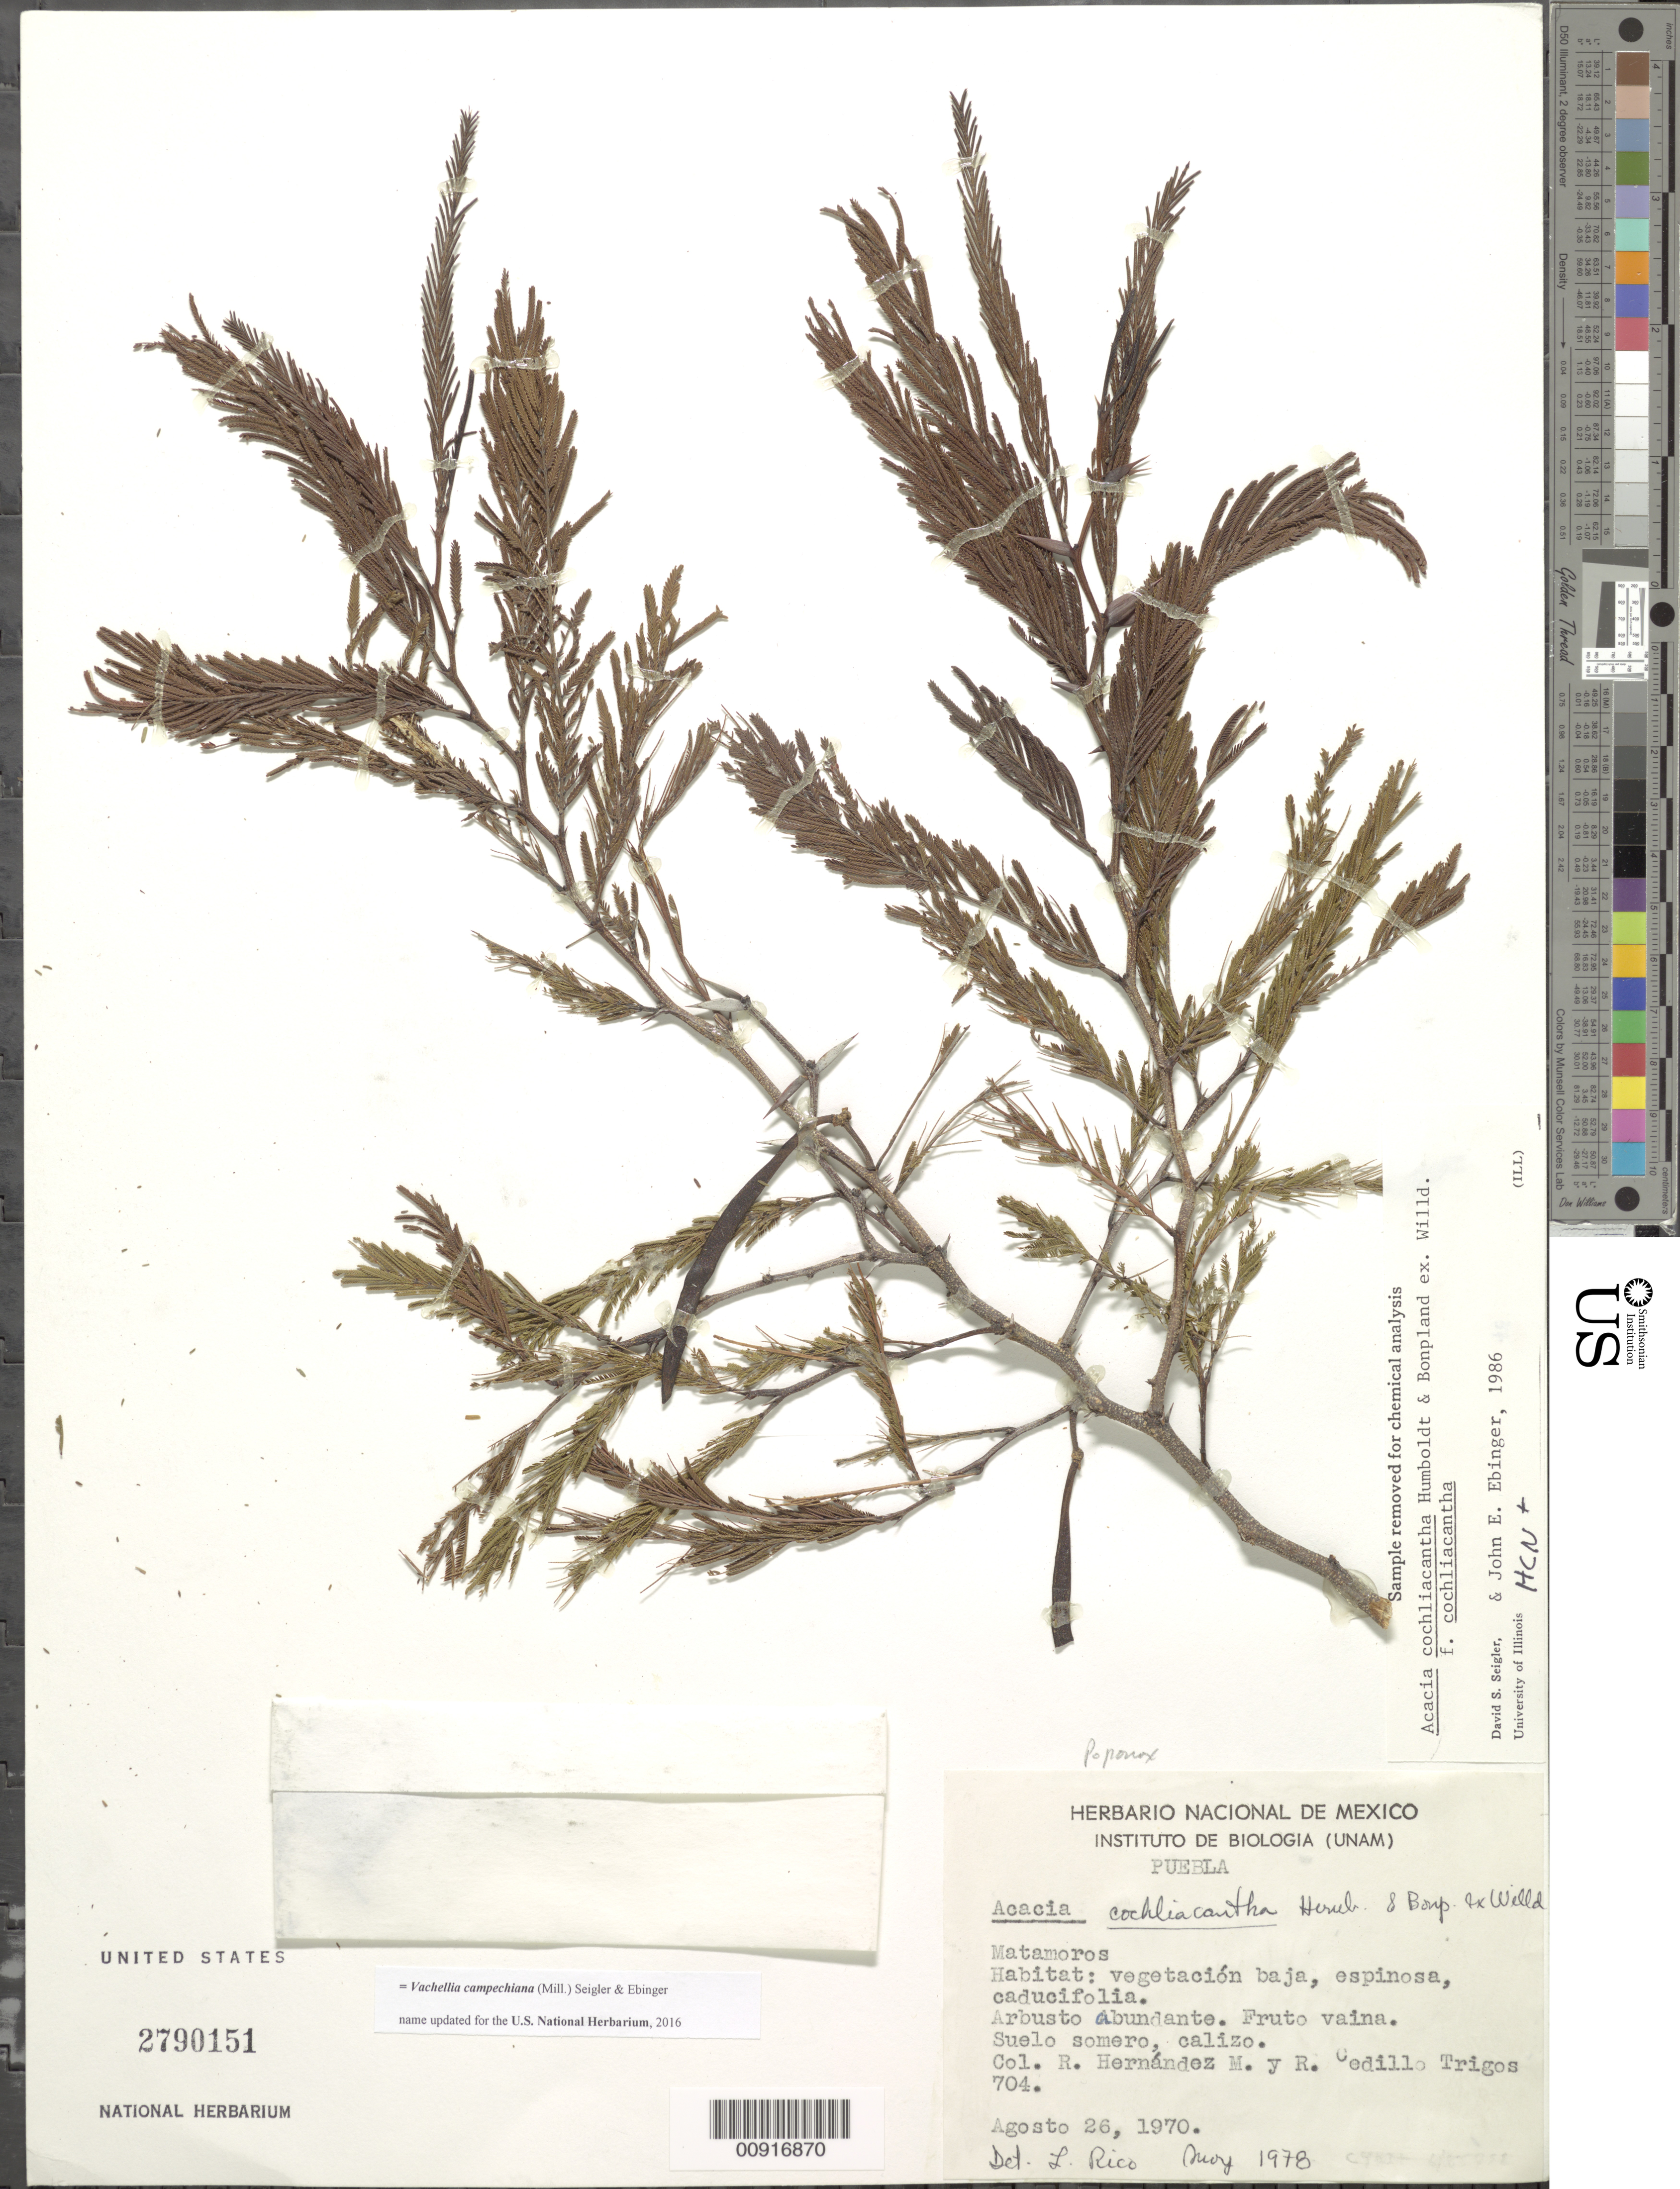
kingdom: Plantae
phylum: Tracheophyta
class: Magnoliopsida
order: Fabales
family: Fabaceae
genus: Vachellia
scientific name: Vachellia campechiana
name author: (Mill.) Seigler & Ebinger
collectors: R. M. Hernandez & R. CedilloT.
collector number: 704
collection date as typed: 26 Aug 1970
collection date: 1970-08-26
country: Mexico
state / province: Puebla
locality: Matamoros.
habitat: Vegetación baja, espinosa, caducifolia. Suelo somero, calizo.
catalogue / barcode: US 2790151